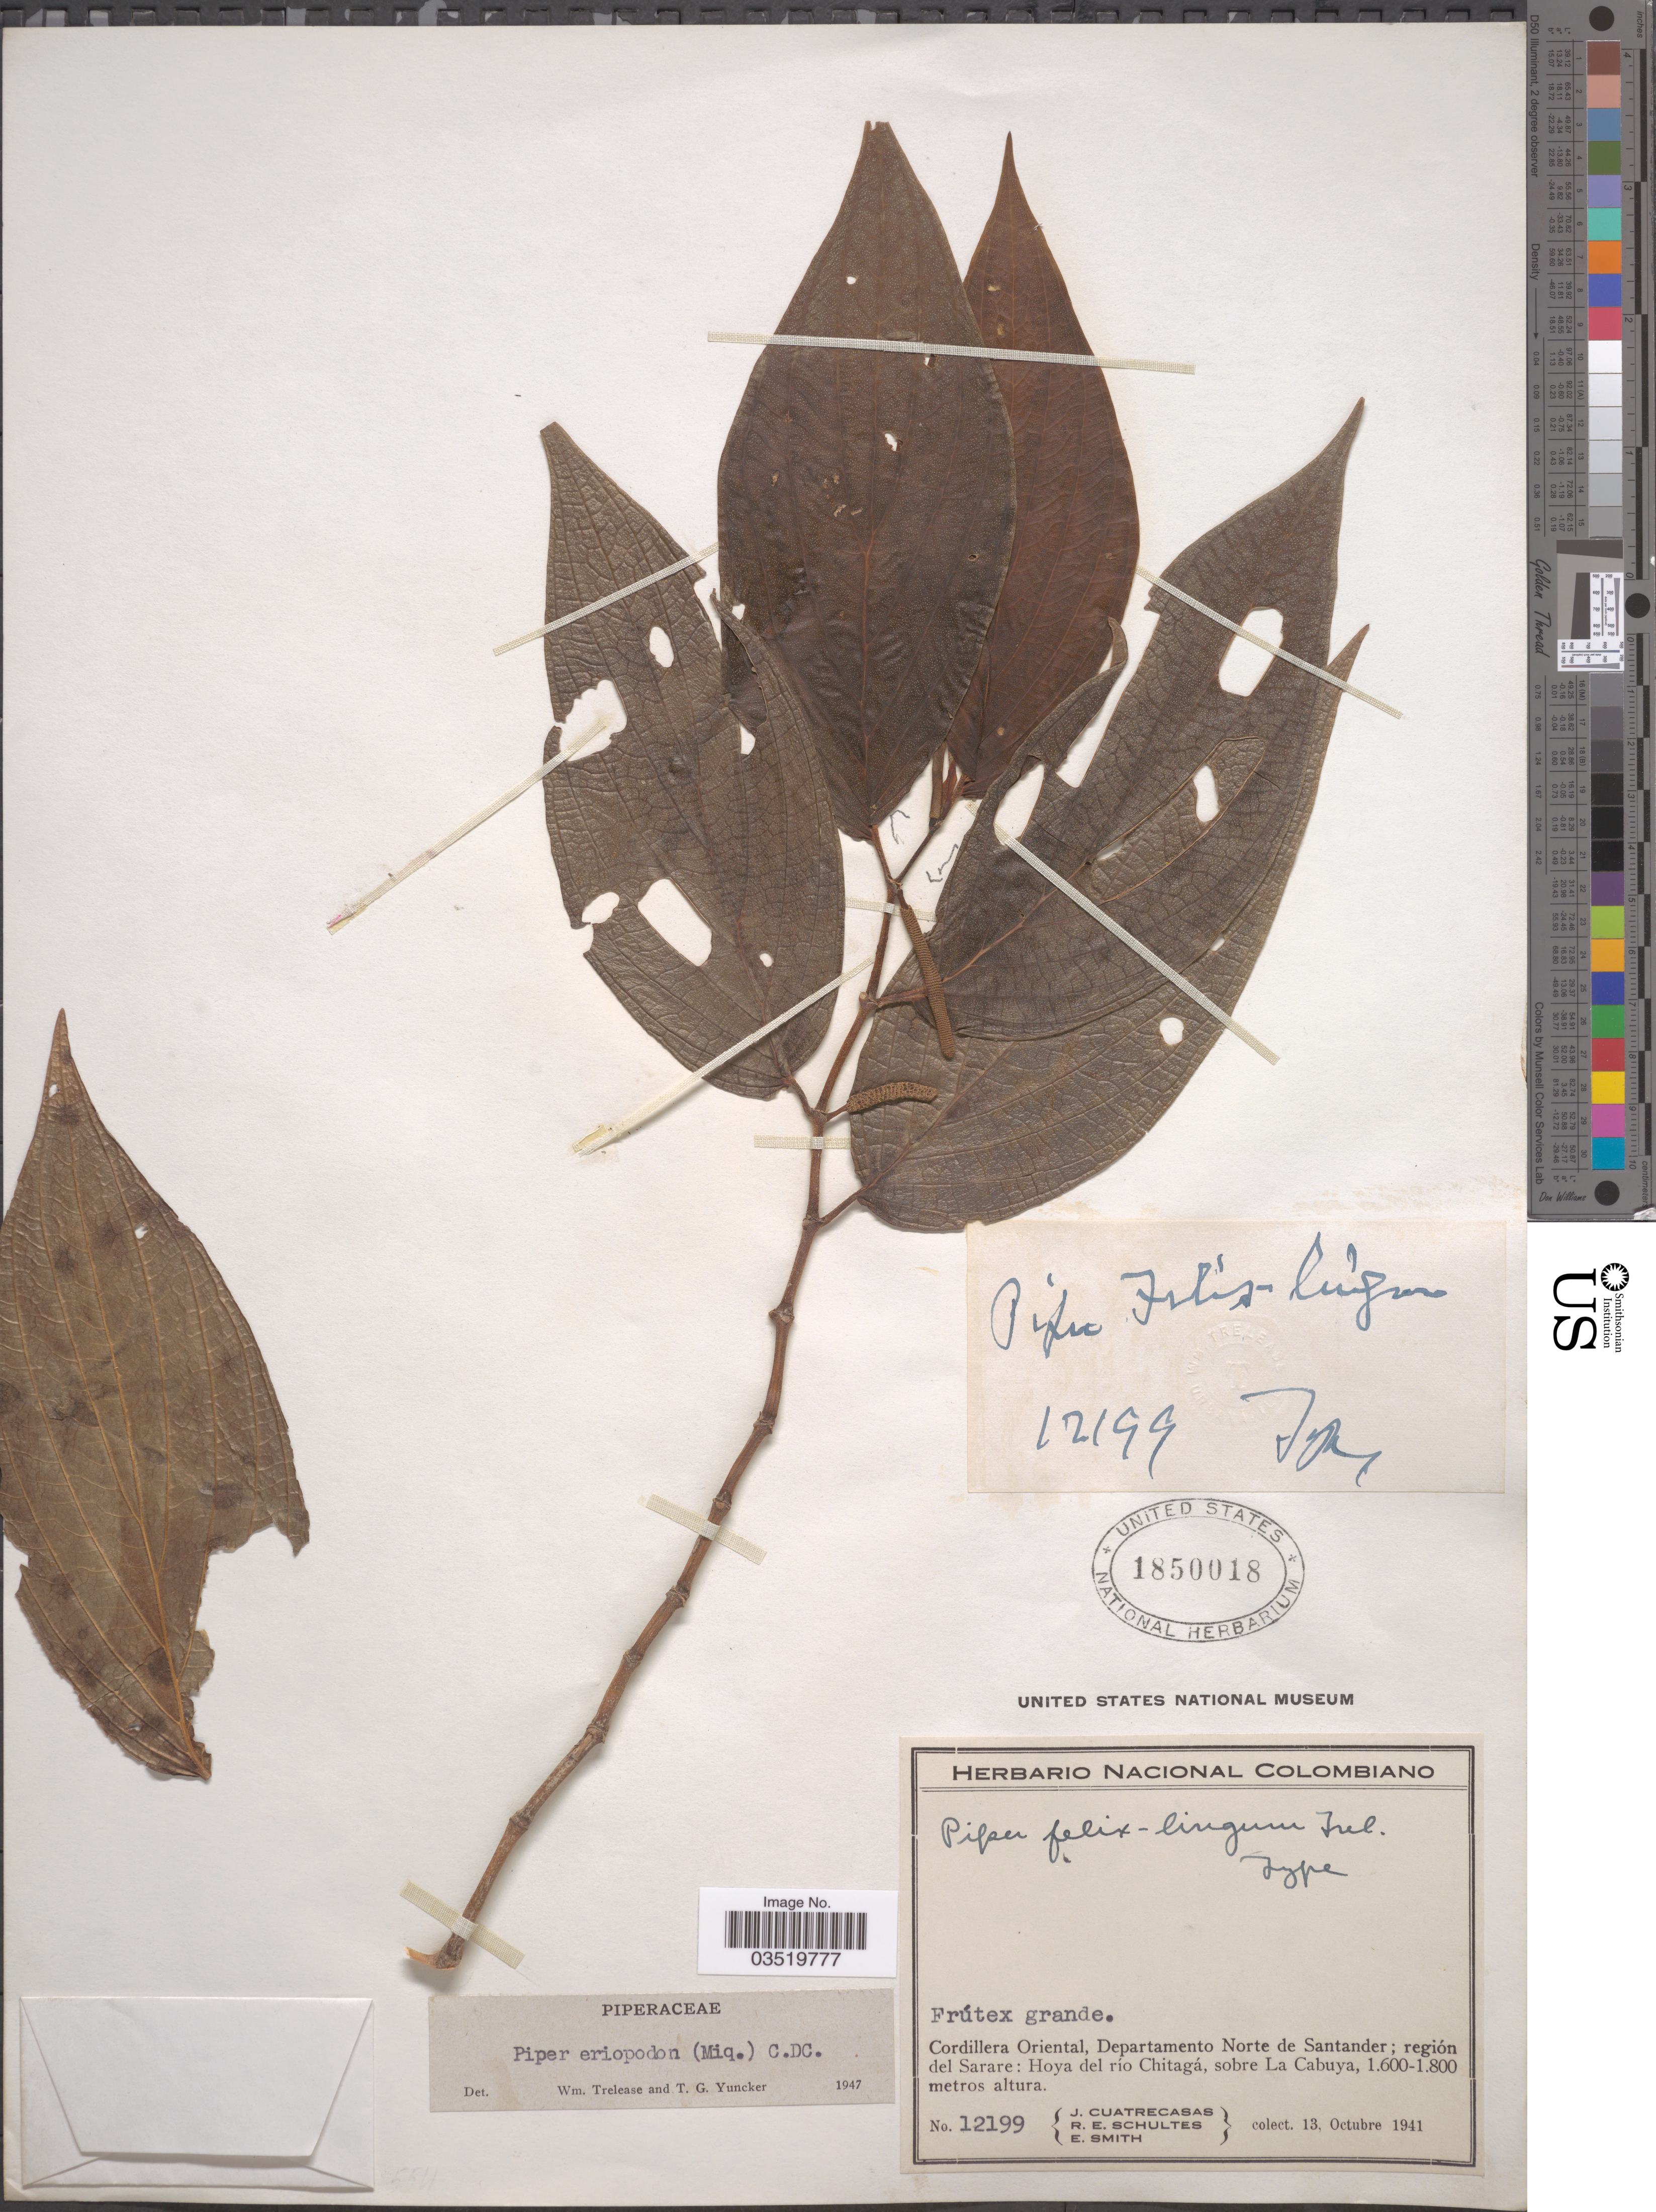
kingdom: Plantae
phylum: Tracheophyta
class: Magnoliopsida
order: Piperales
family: Piperaceae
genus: Piper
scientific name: Piper eriopodon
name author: C. DC.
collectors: J. Cuatrecasas, R. E. Schultes & E. Smith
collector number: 12199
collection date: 1941-10-13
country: Colombia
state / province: Norte de Santander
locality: Cordillera Oriental, Departamento Norte de Santander; región del Sarare: Hoya del río Chitagá, sobre La Cabuya.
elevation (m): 1600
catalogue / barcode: US 1850018